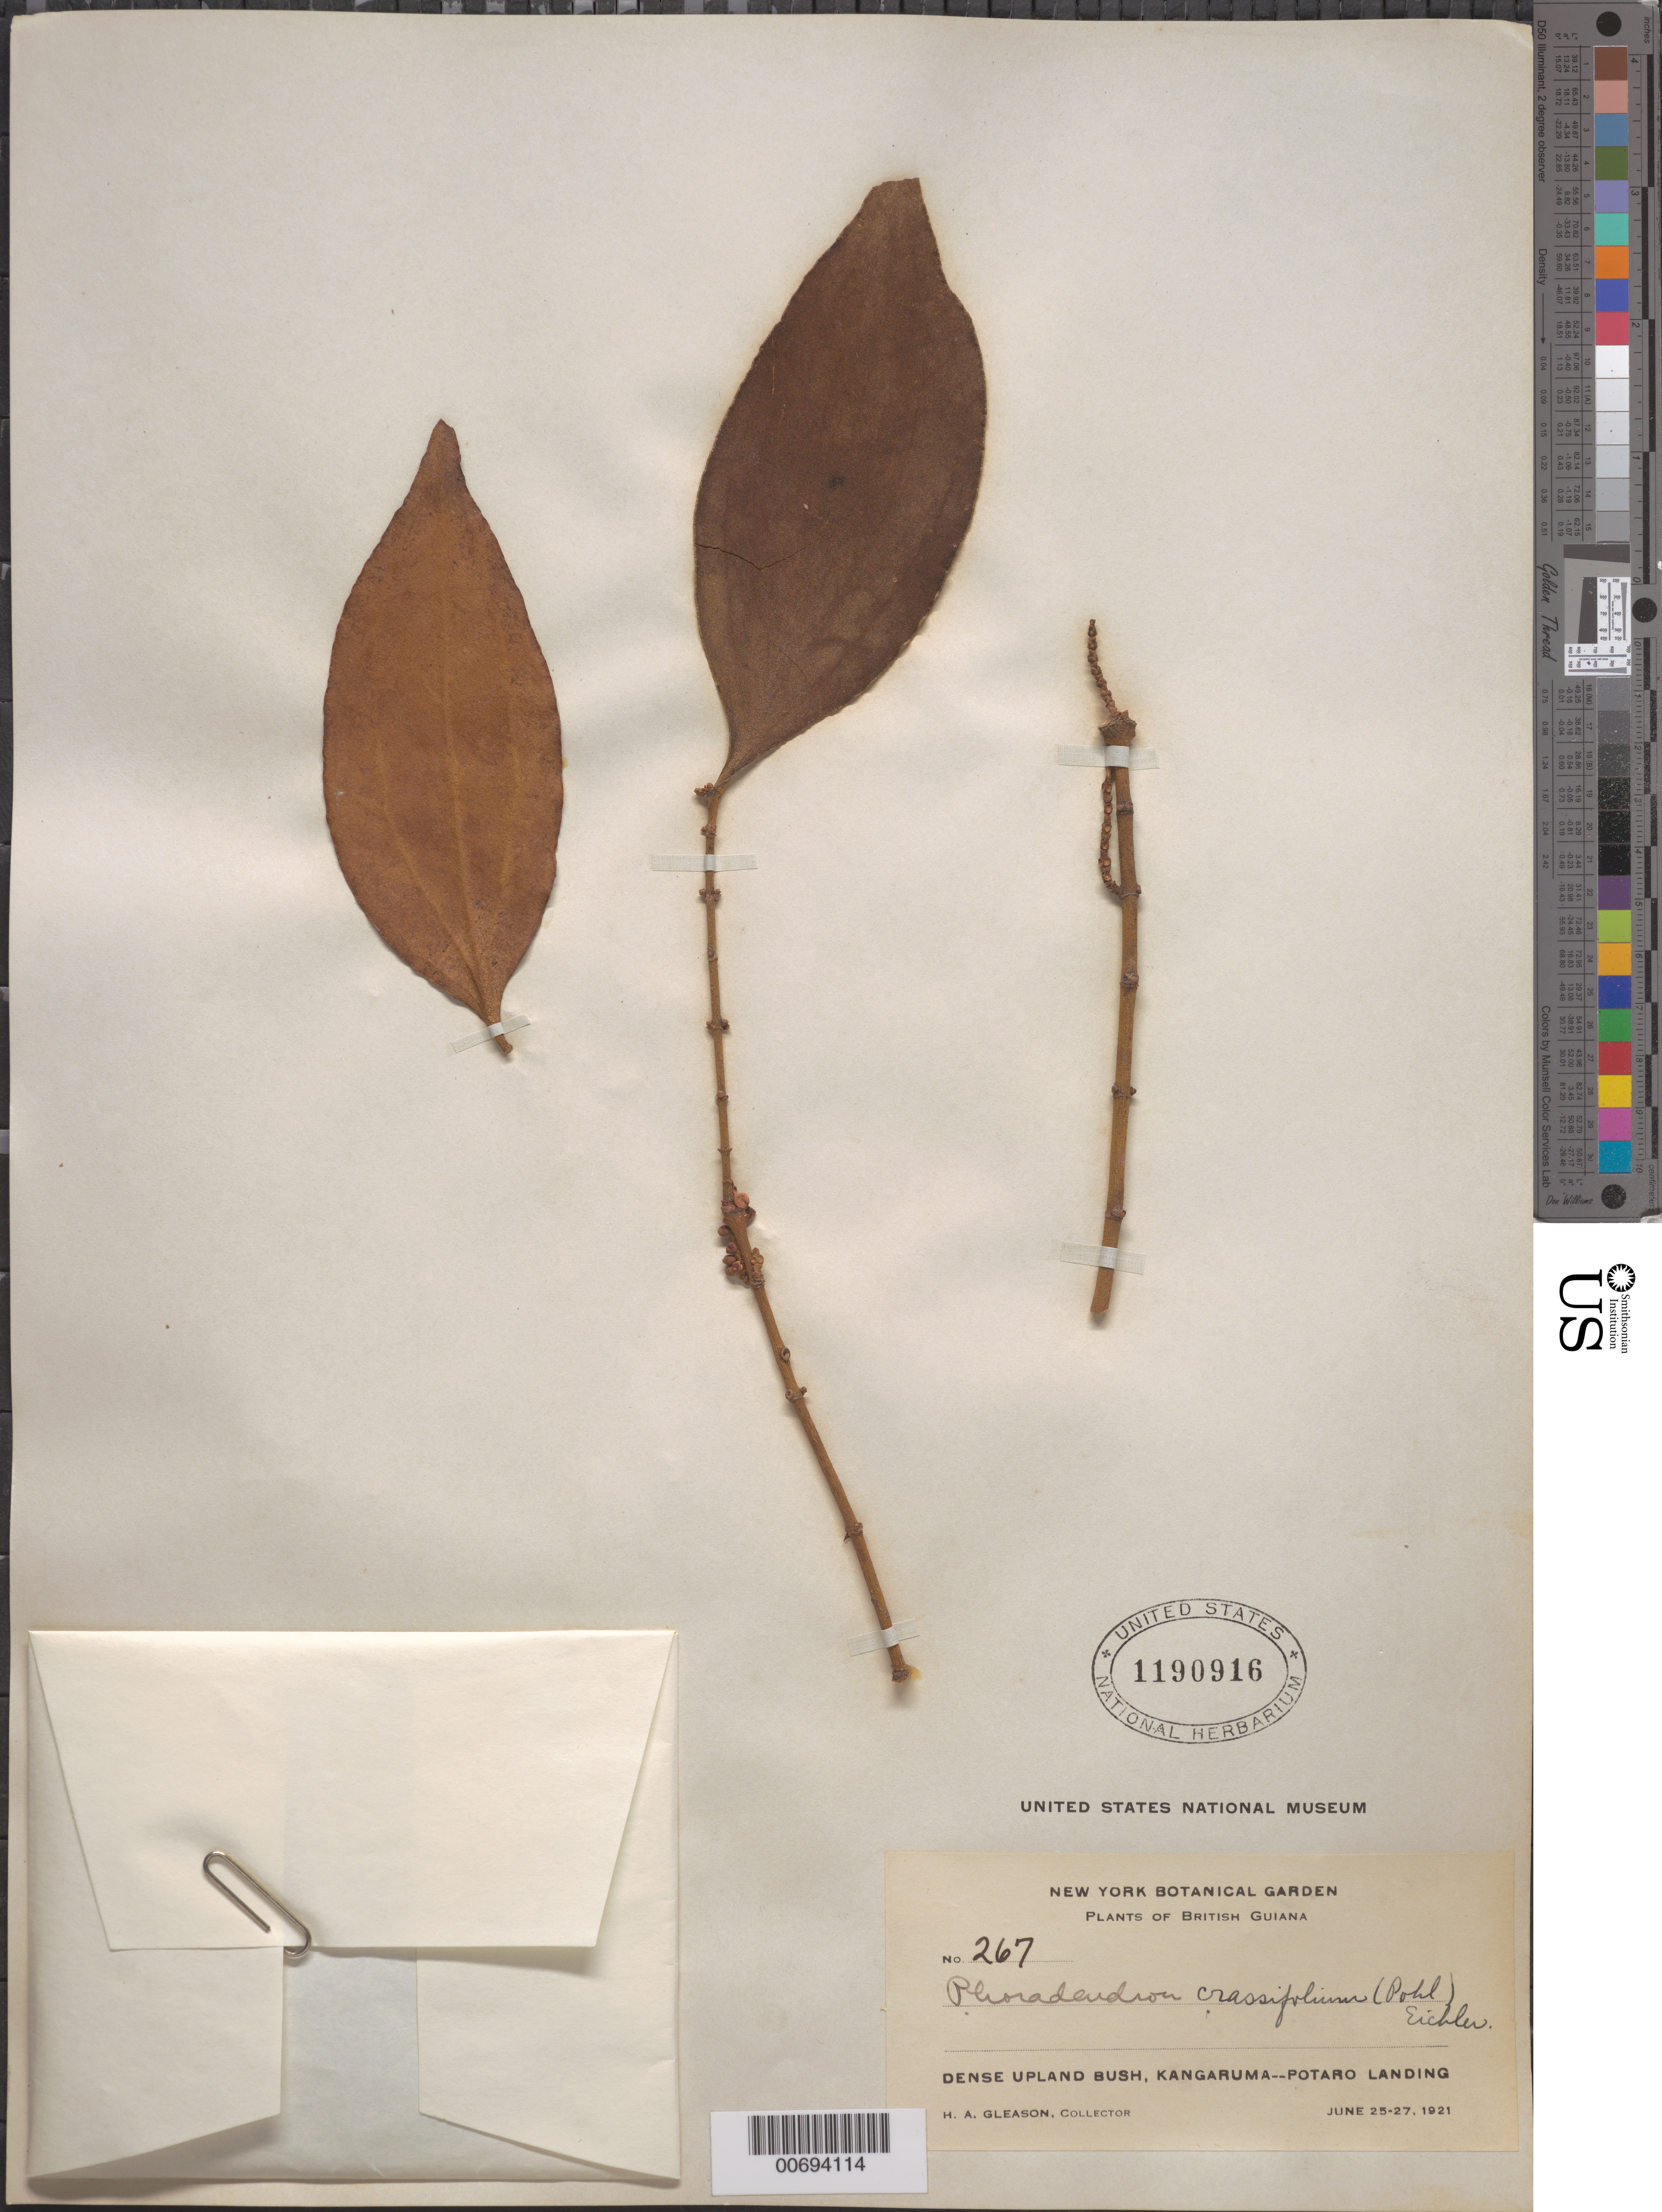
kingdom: Plantae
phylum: Tracheophyta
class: Magnoliopsida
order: Santalales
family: Viscaceae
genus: Phoradendron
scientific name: Phoradendron crassifolium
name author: (Pohl ex DC.) Eichler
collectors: H. A. Gleason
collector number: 267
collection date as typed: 25-Jun-21 to 27-Jun-21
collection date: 1921-06-25/1921-06-27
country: Guyana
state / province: Potaro-Siparuni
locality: Kangaruma, Potaro Landing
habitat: Dense upland bush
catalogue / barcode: US 1190916